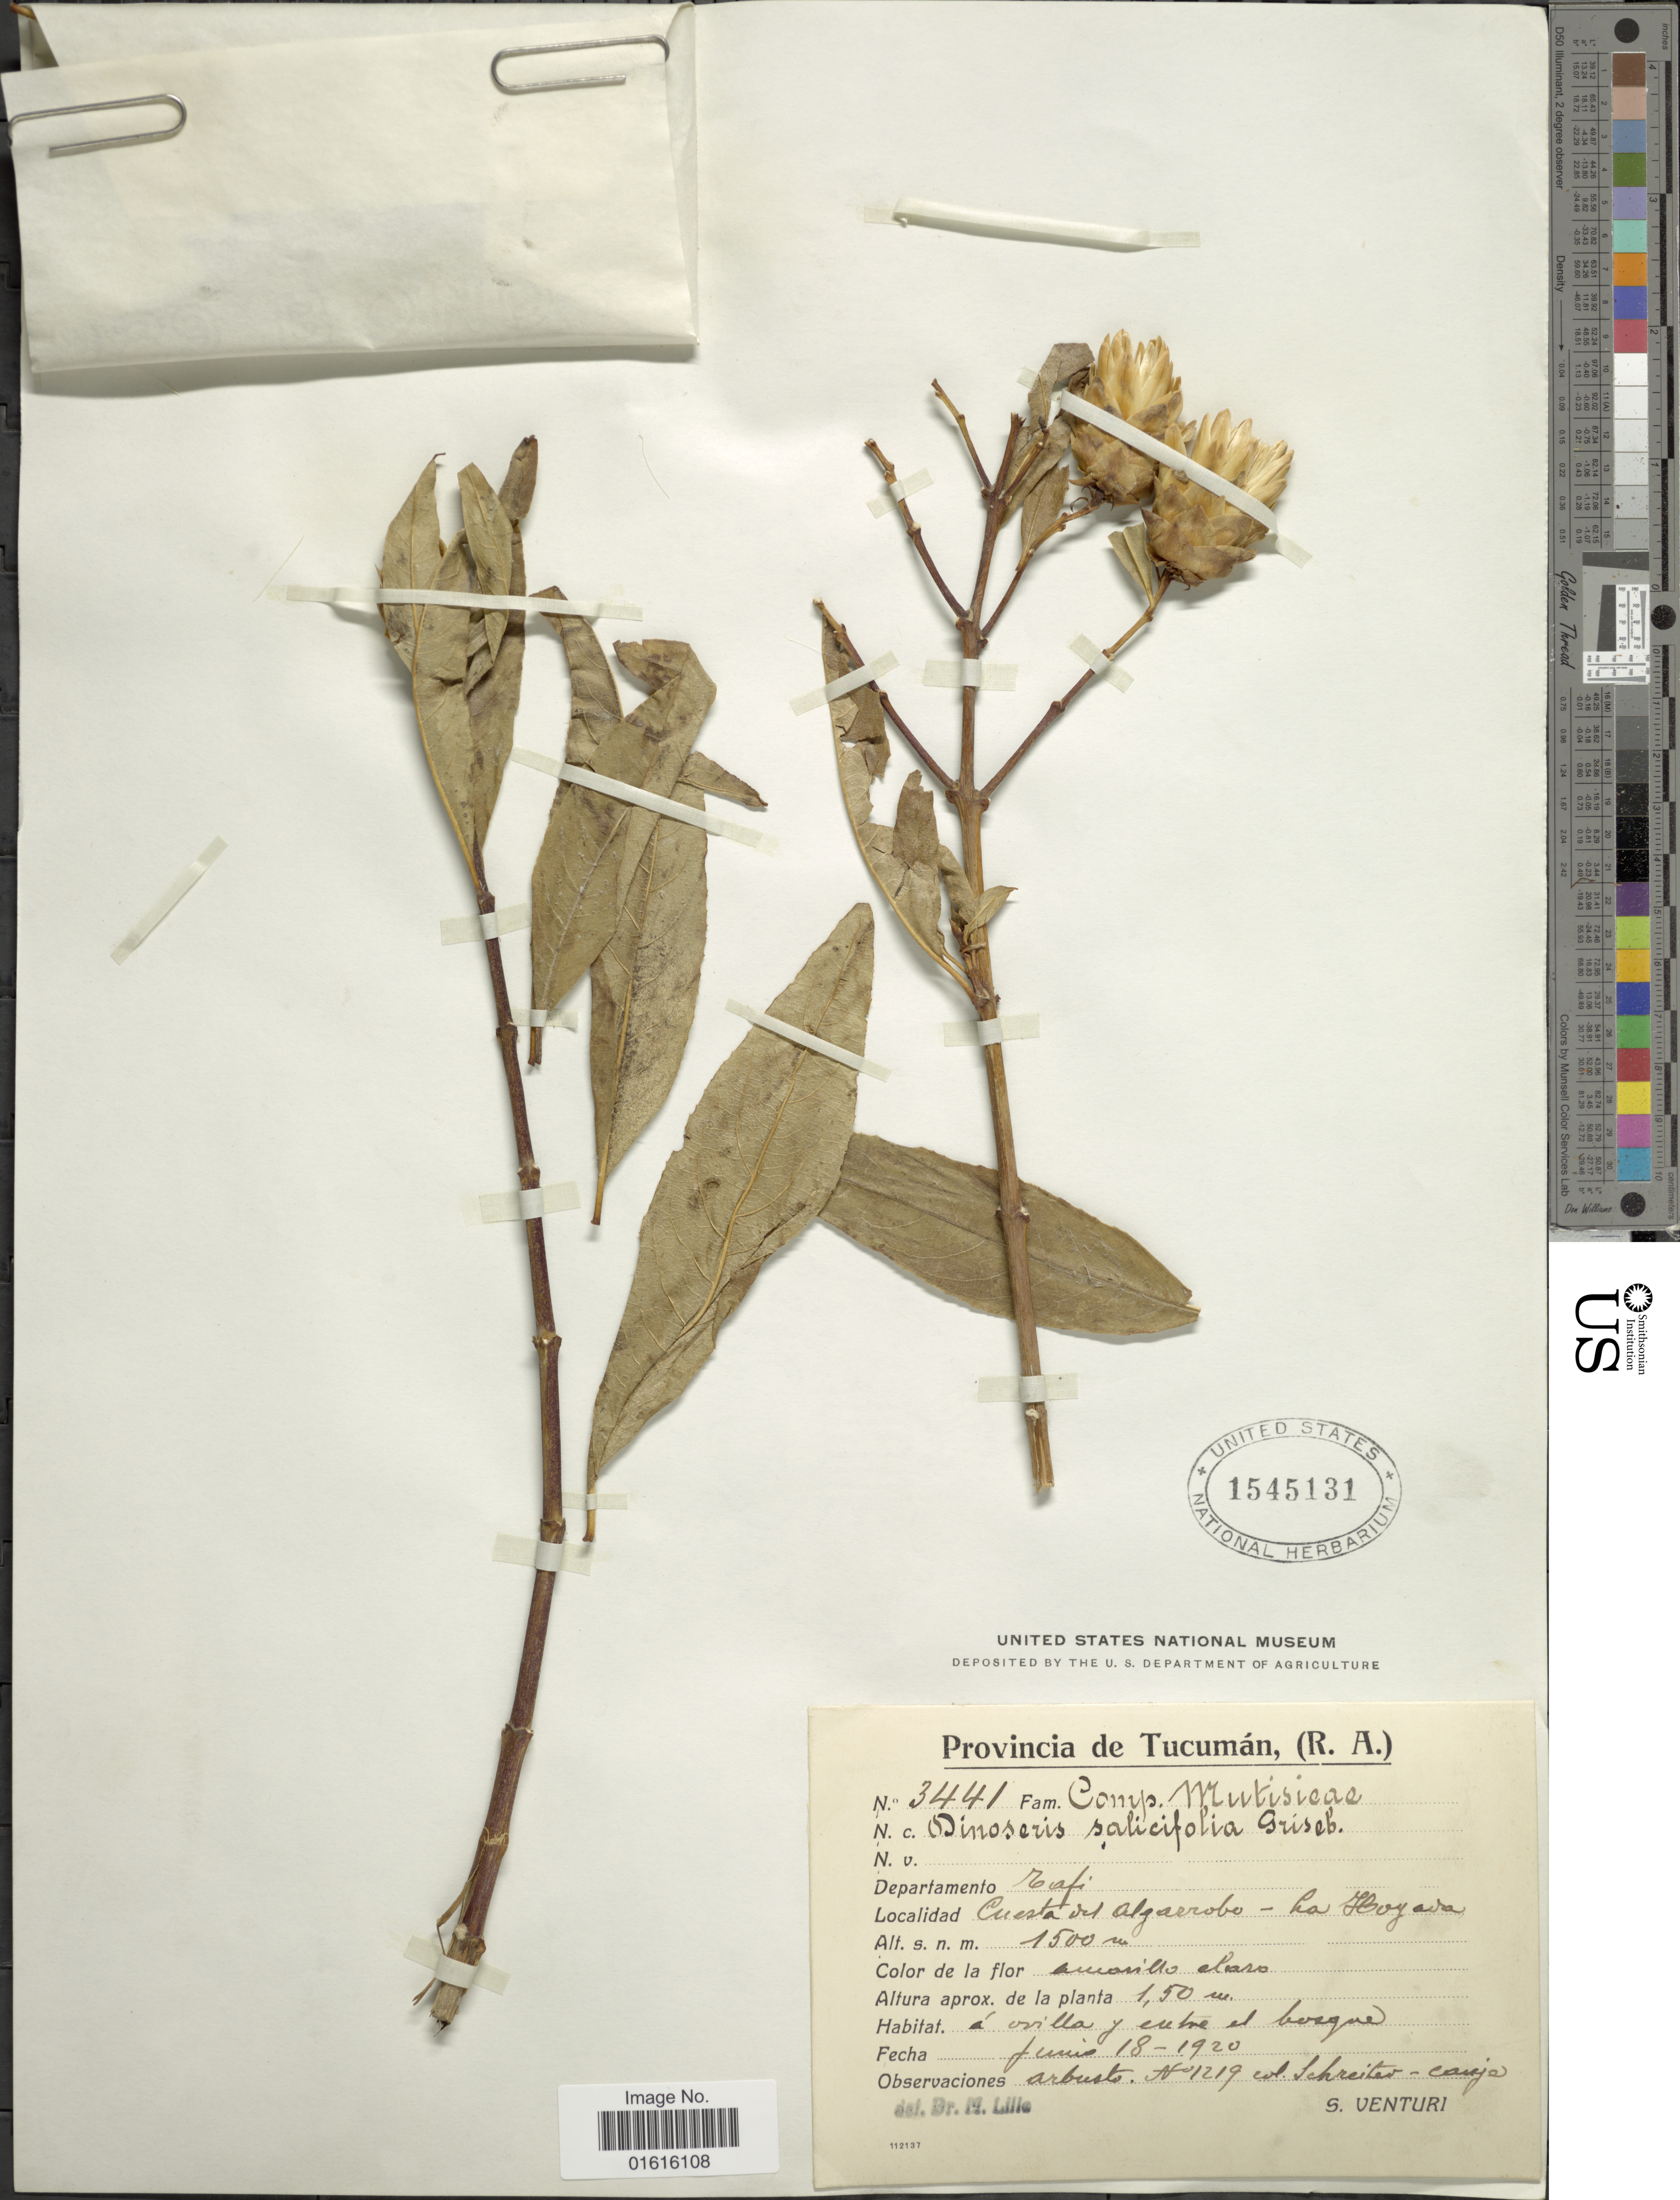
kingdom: Plantae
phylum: Tracheophyta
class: Magnoliopsida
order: Asterales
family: Asteraceae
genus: Dinoseris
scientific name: Dinoseris salicifolia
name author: Griseb.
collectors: S. Venturi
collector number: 3441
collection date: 1920-06-18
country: Argentina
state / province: Tucumán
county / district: Tafí Viejo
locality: Cuesta del Algarrobo- La Hoyada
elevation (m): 1500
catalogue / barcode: US 1545131